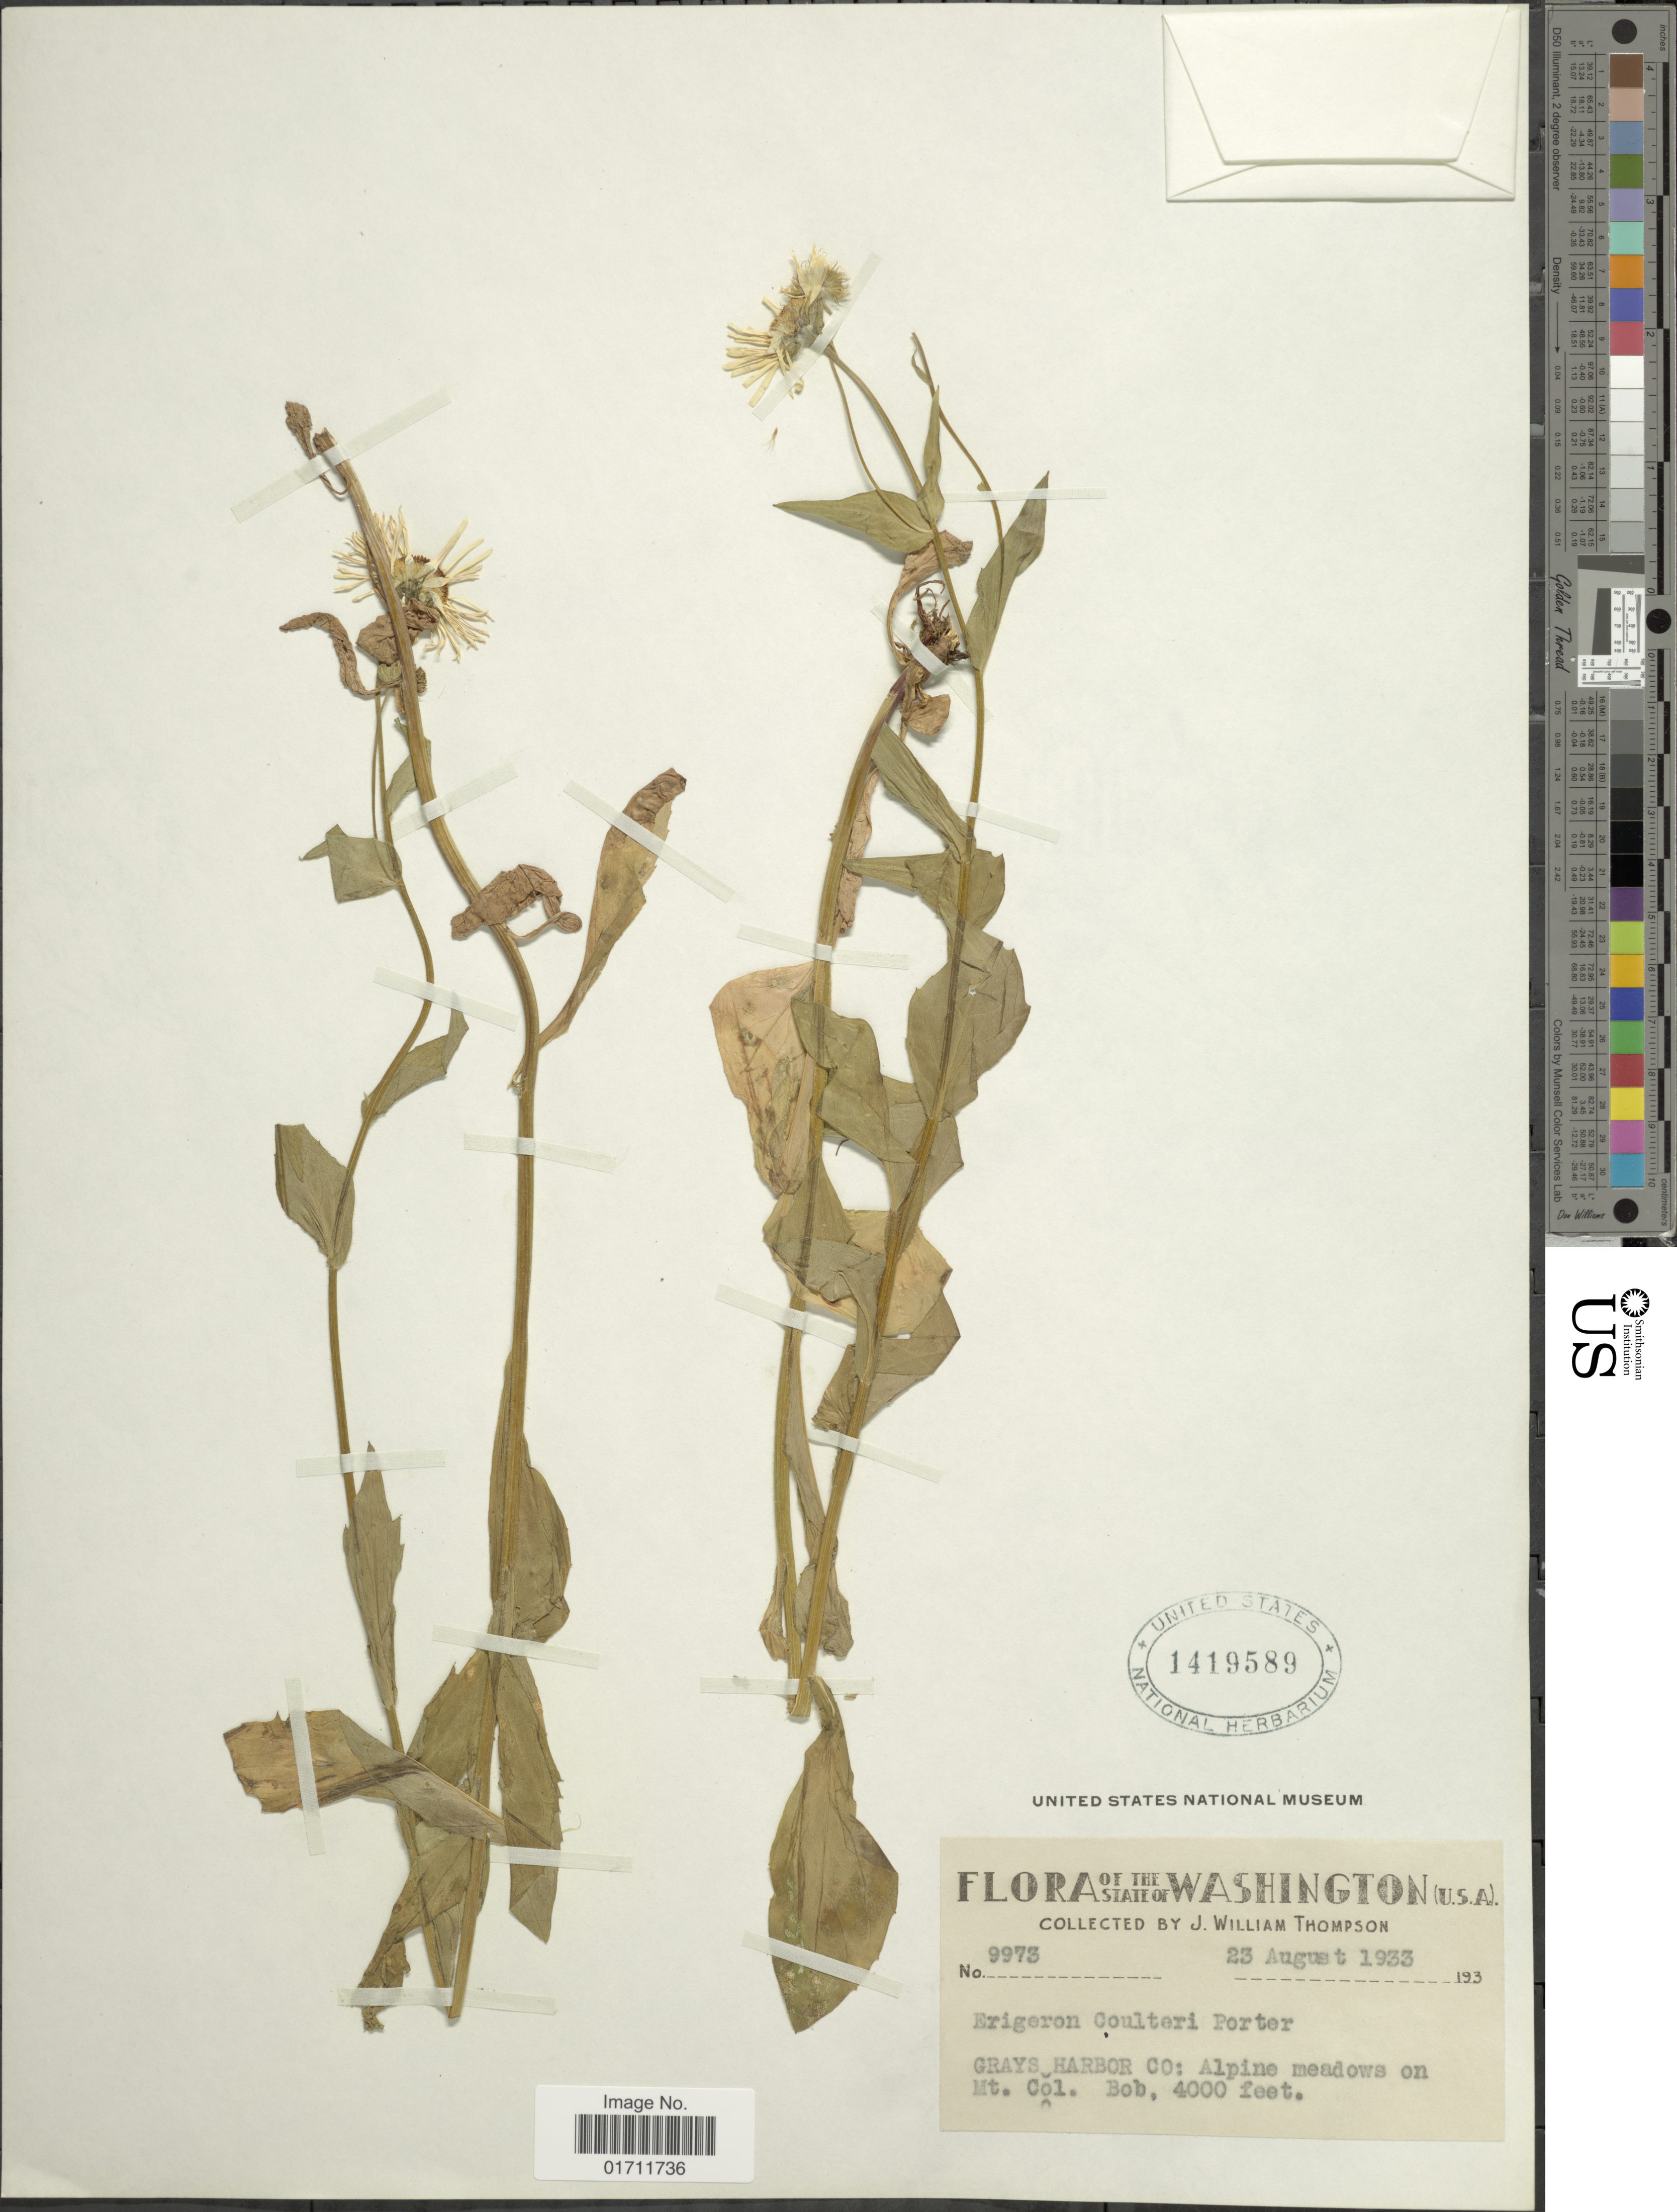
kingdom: Plantae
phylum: Tracheophyta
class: Magnoliopsida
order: Asterales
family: Asteraceae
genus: Erigeron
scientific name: Erigeron coulteri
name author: Porter in Porter & J.M. Coult.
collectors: J. W. Thompson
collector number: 9973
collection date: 1933-08-23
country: United States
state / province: Washington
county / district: Grays Harbor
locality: Grays Harbor Co: Alpine meadows on Mt Col. Bob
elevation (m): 1219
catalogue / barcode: US 1419589